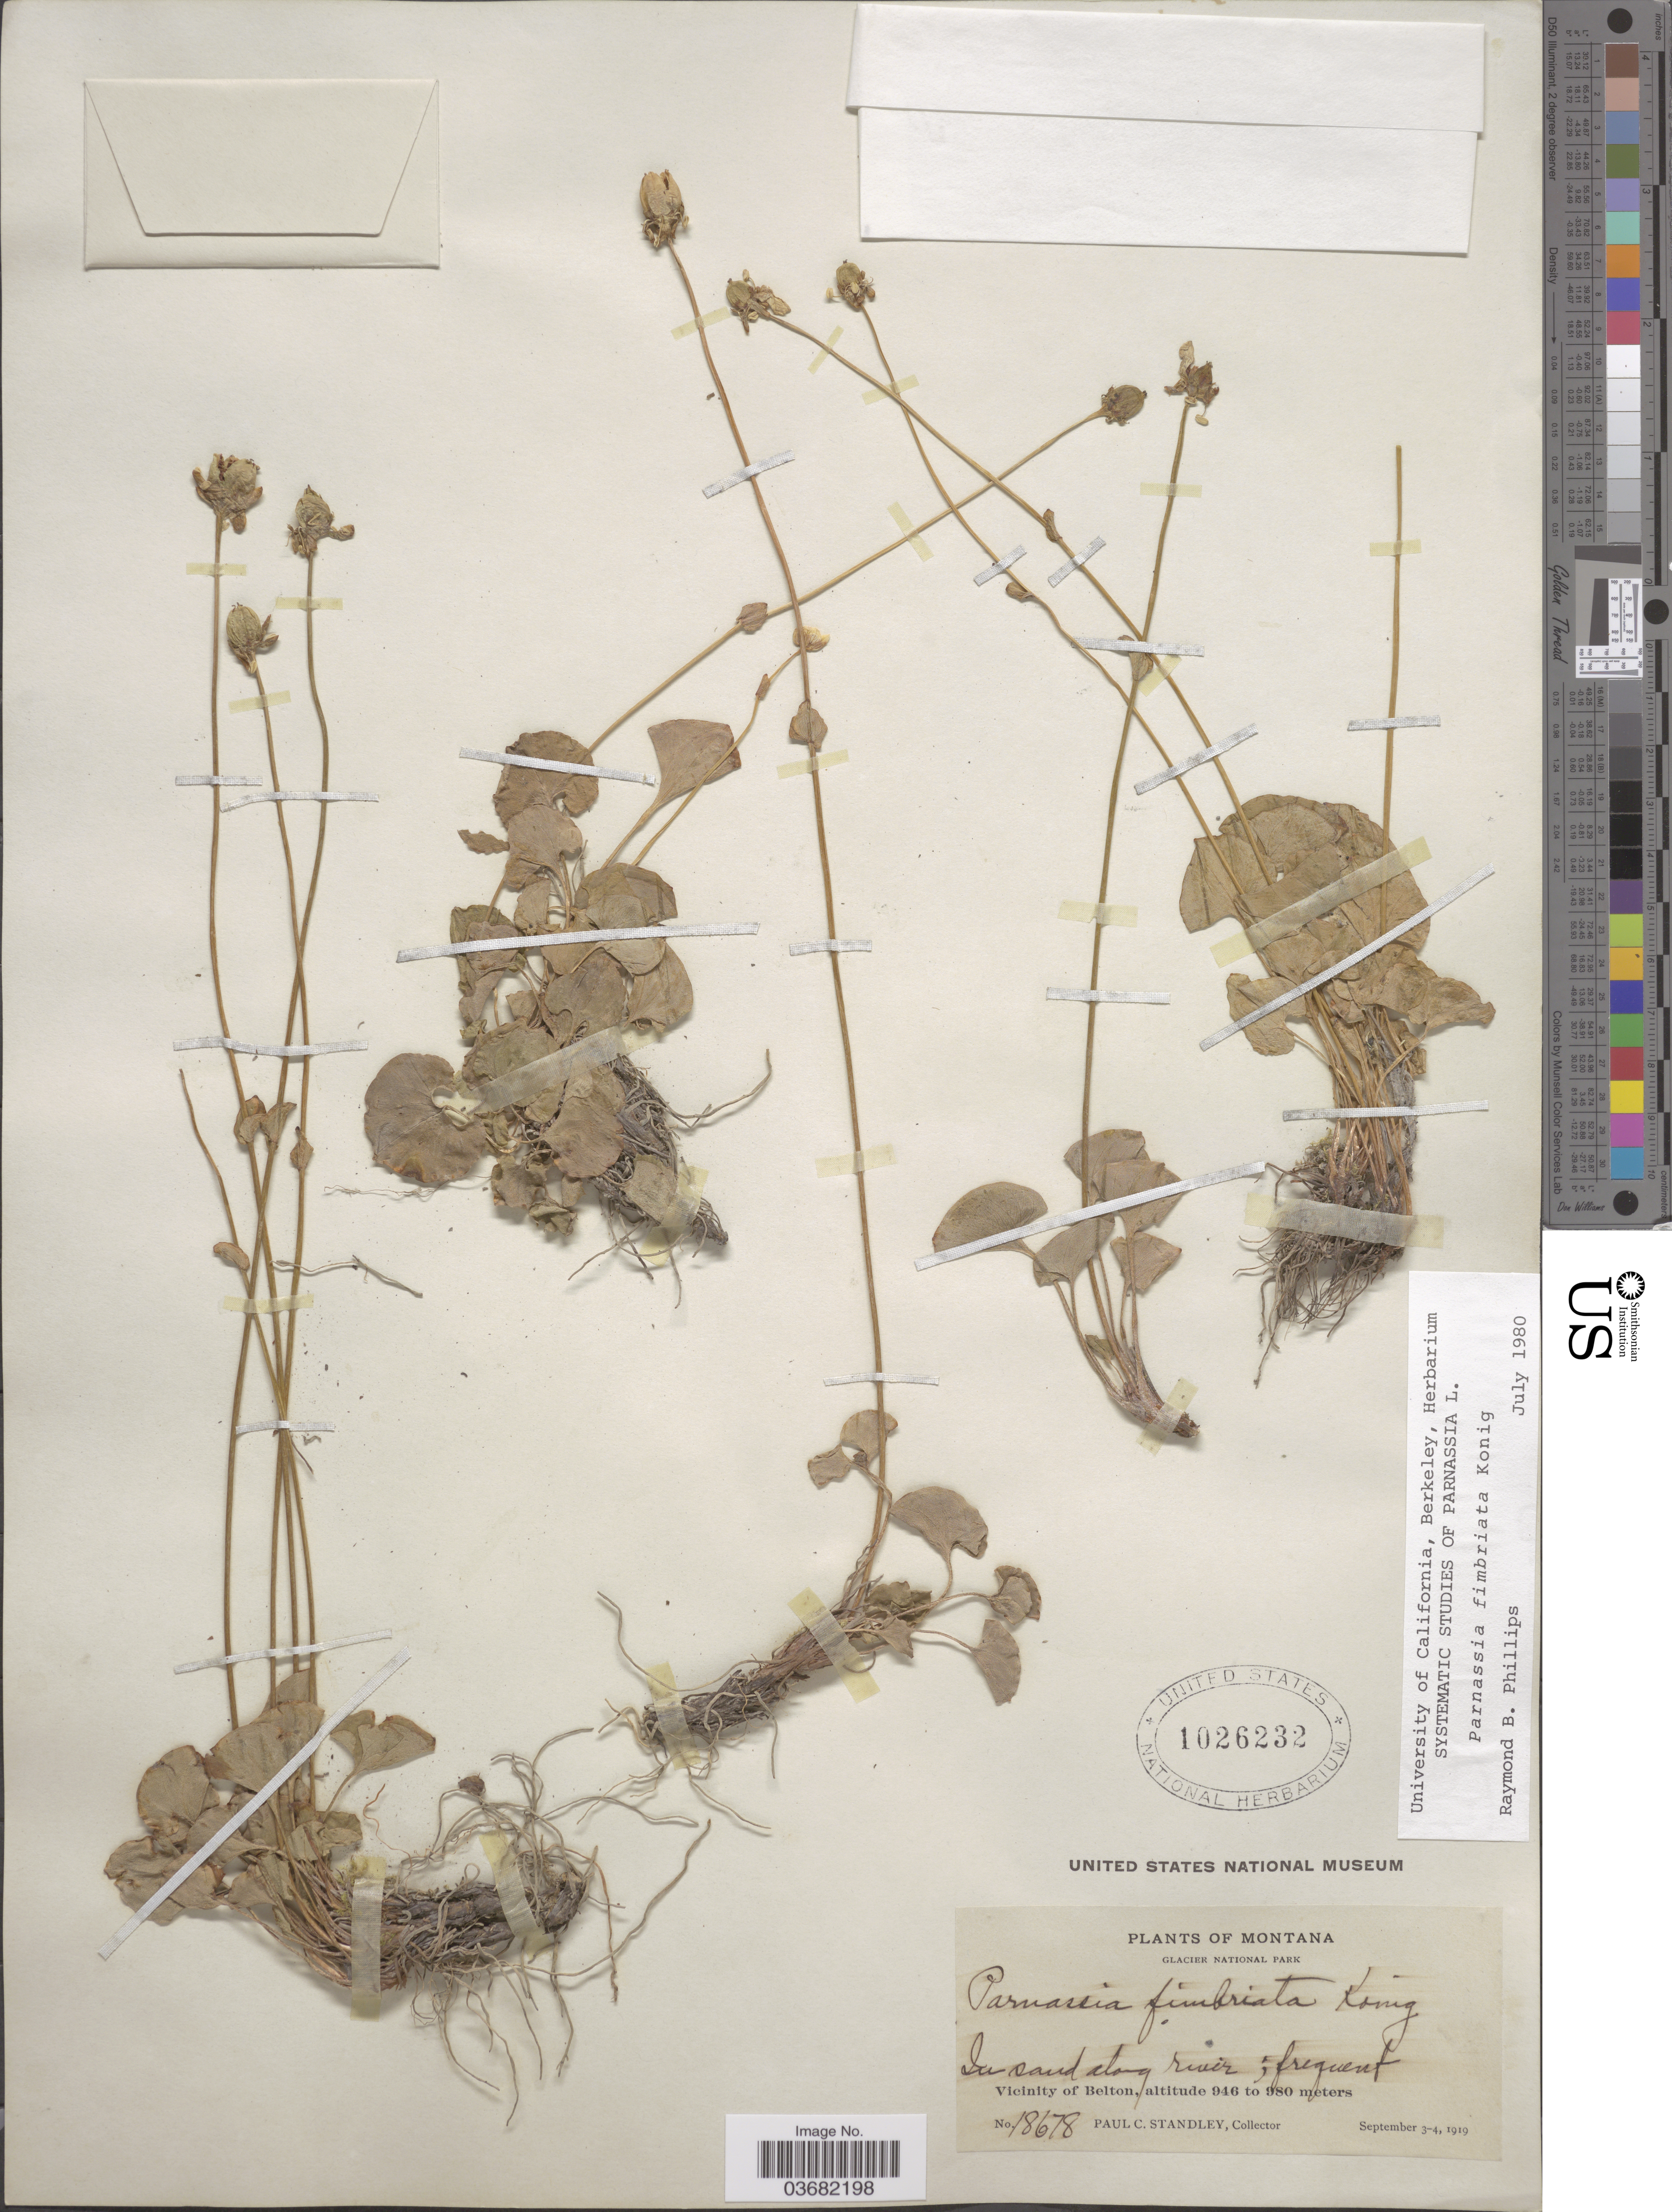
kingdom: Plantae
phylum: Tracheophyta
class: Magnoliopsida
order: Celastrales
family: Parnassiaceae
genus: Parnassia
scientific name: Parnassia fimbriata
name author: K.D. Koenig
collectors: P. C. Standley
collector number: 18678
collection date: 1919-09-03/1919-09-04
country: United States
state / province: Montana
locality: Glacier National Park. Vicinity of Belton.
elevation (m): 946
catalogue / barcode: US 1026232